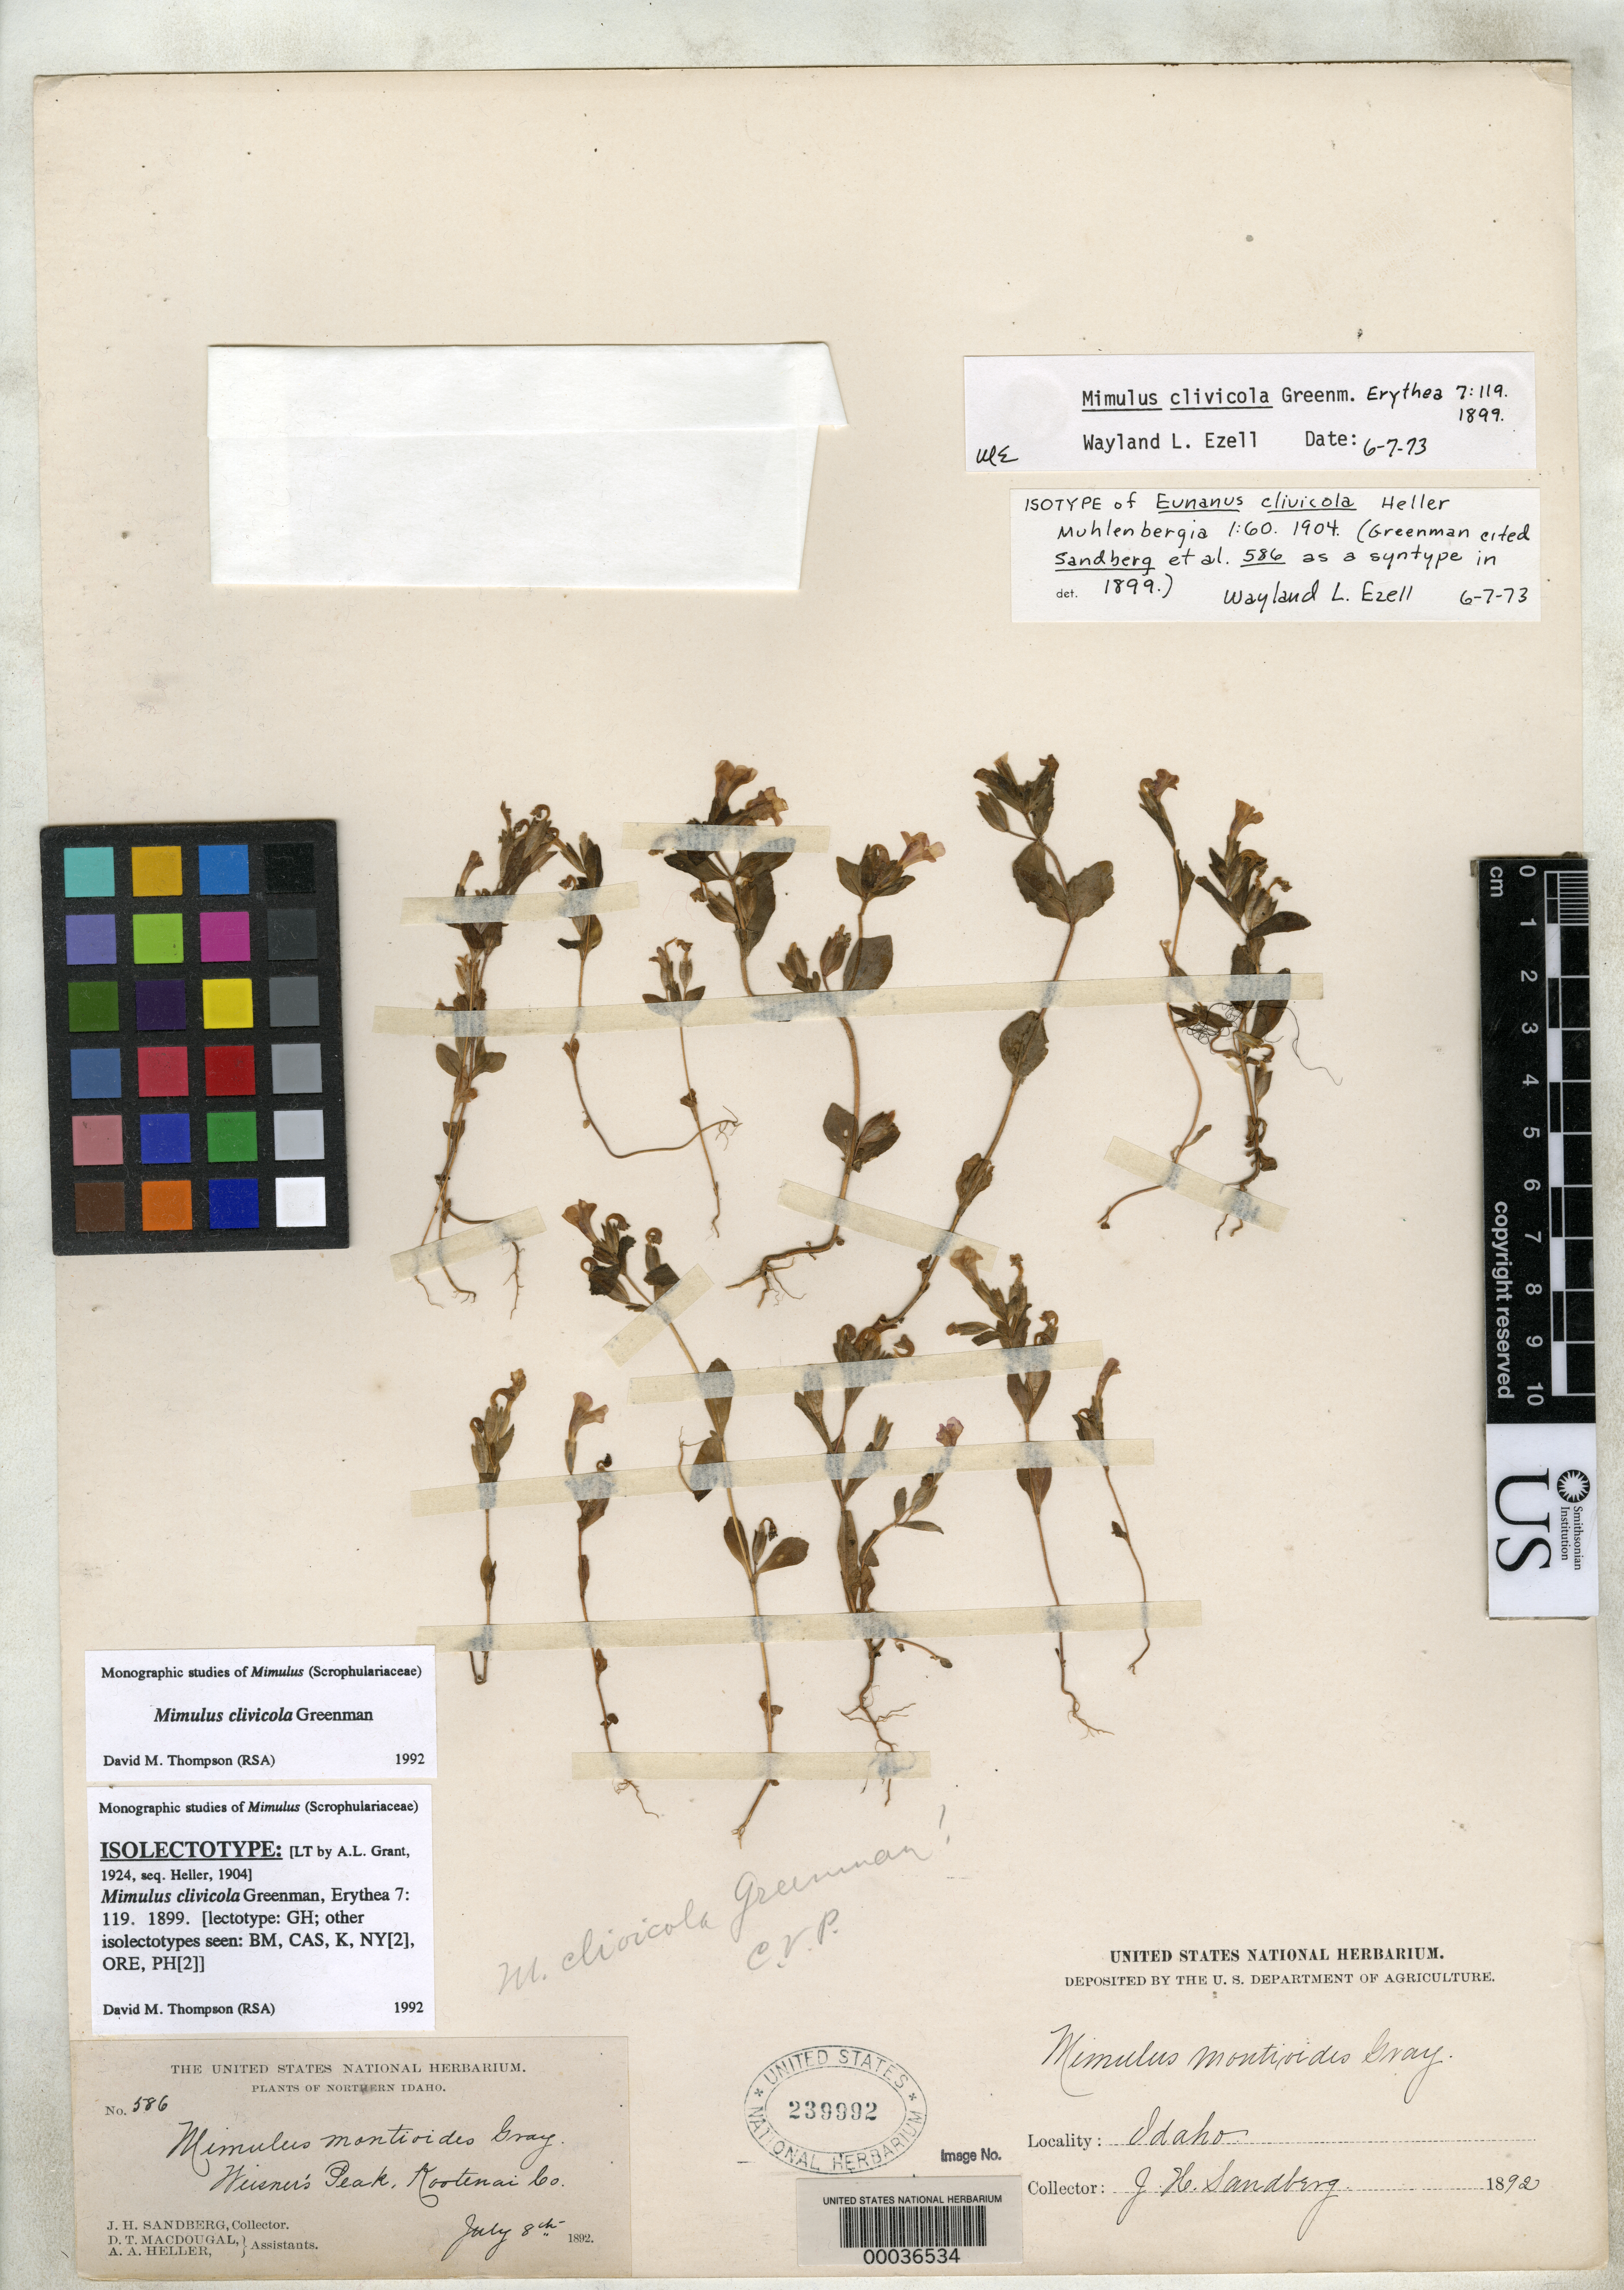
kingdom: Plantae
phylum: Tracheophyta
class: Magnoliopsida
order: Lamiales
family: Phrymaceae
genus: Mimulus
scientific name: Mimulus clivicola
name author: Greene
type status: Isotype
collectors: J. H. Sandberg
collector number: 587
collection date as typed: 08 Jul 1892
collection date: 1892-07-08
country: United States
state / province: Idaho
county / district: Kootenai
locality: Weisner's Peak.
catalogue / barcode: US 239992